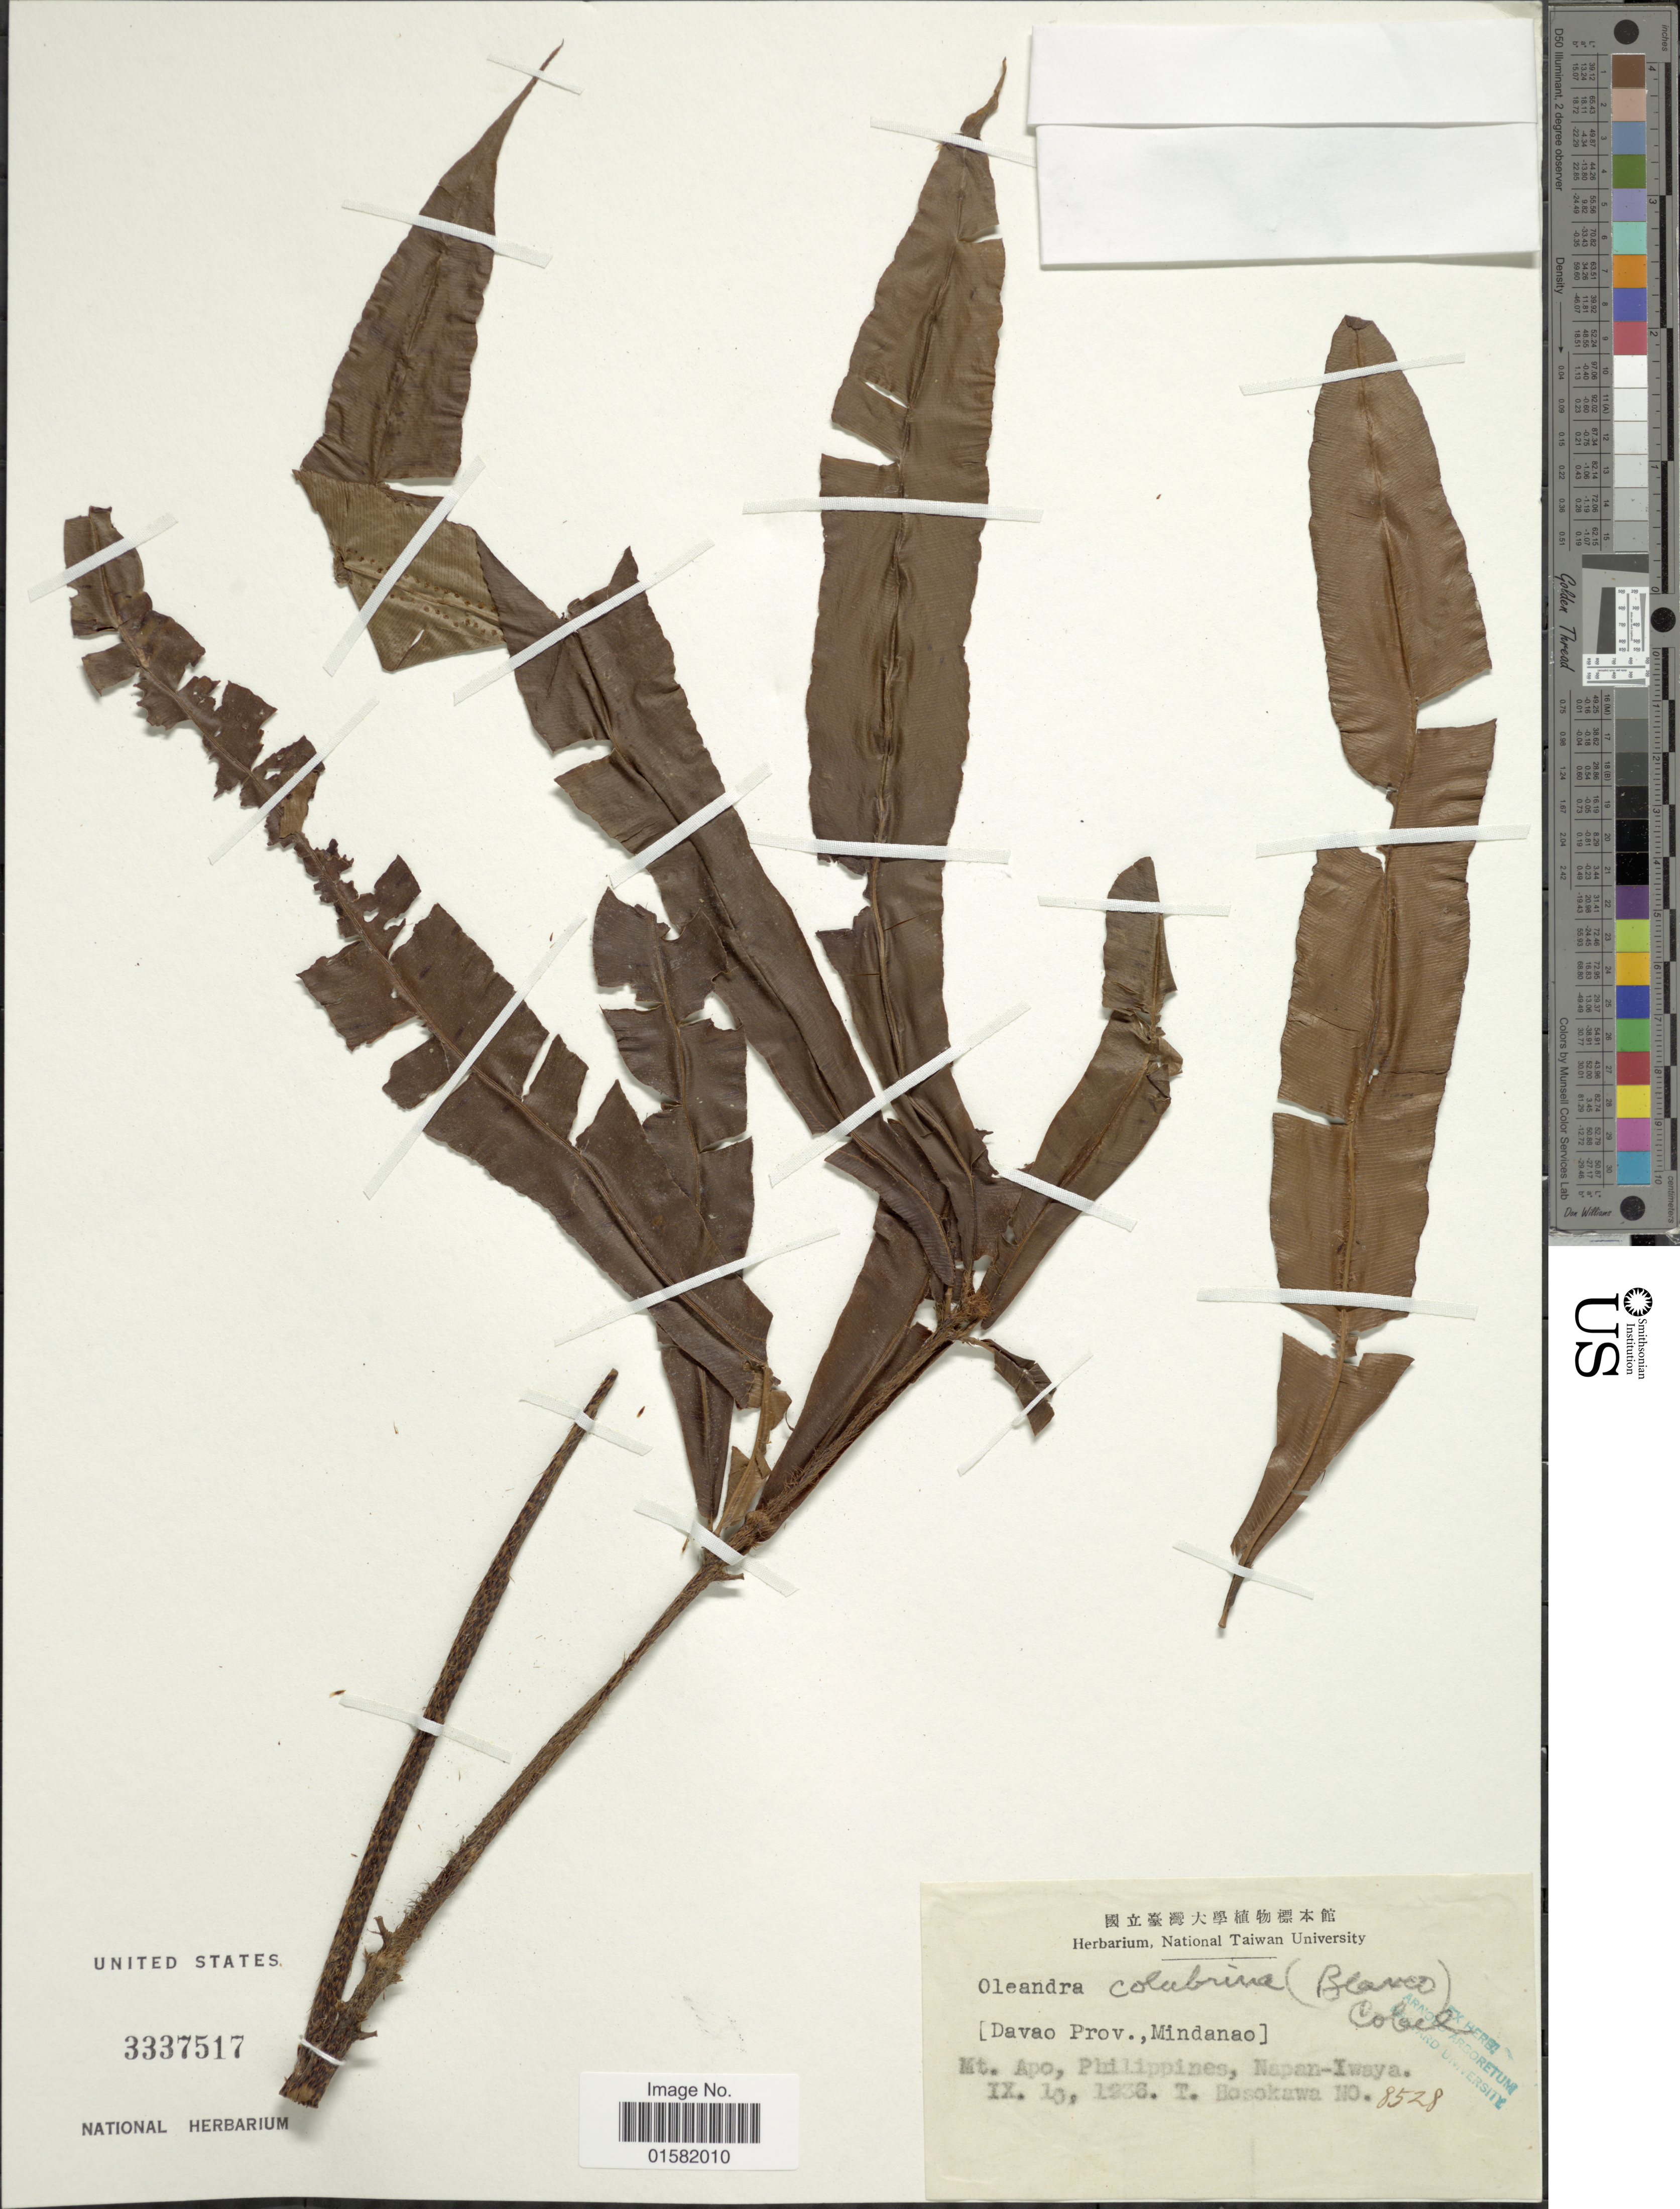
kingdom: Plantae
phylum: Tracheophyta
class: Polypodiopsida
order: Polypodiales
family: Oleandraceae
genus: Oleandra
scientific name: Oleandra colubrina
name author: (Blanco) Copel.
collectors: T. Hosokawa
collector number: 8528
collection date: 1936-09-15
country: Philippines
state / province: Davao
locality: Davao Prov., Mindanao, Mt. Apo, Philippines, Napan-Iwaya.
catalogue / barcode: US 3337517